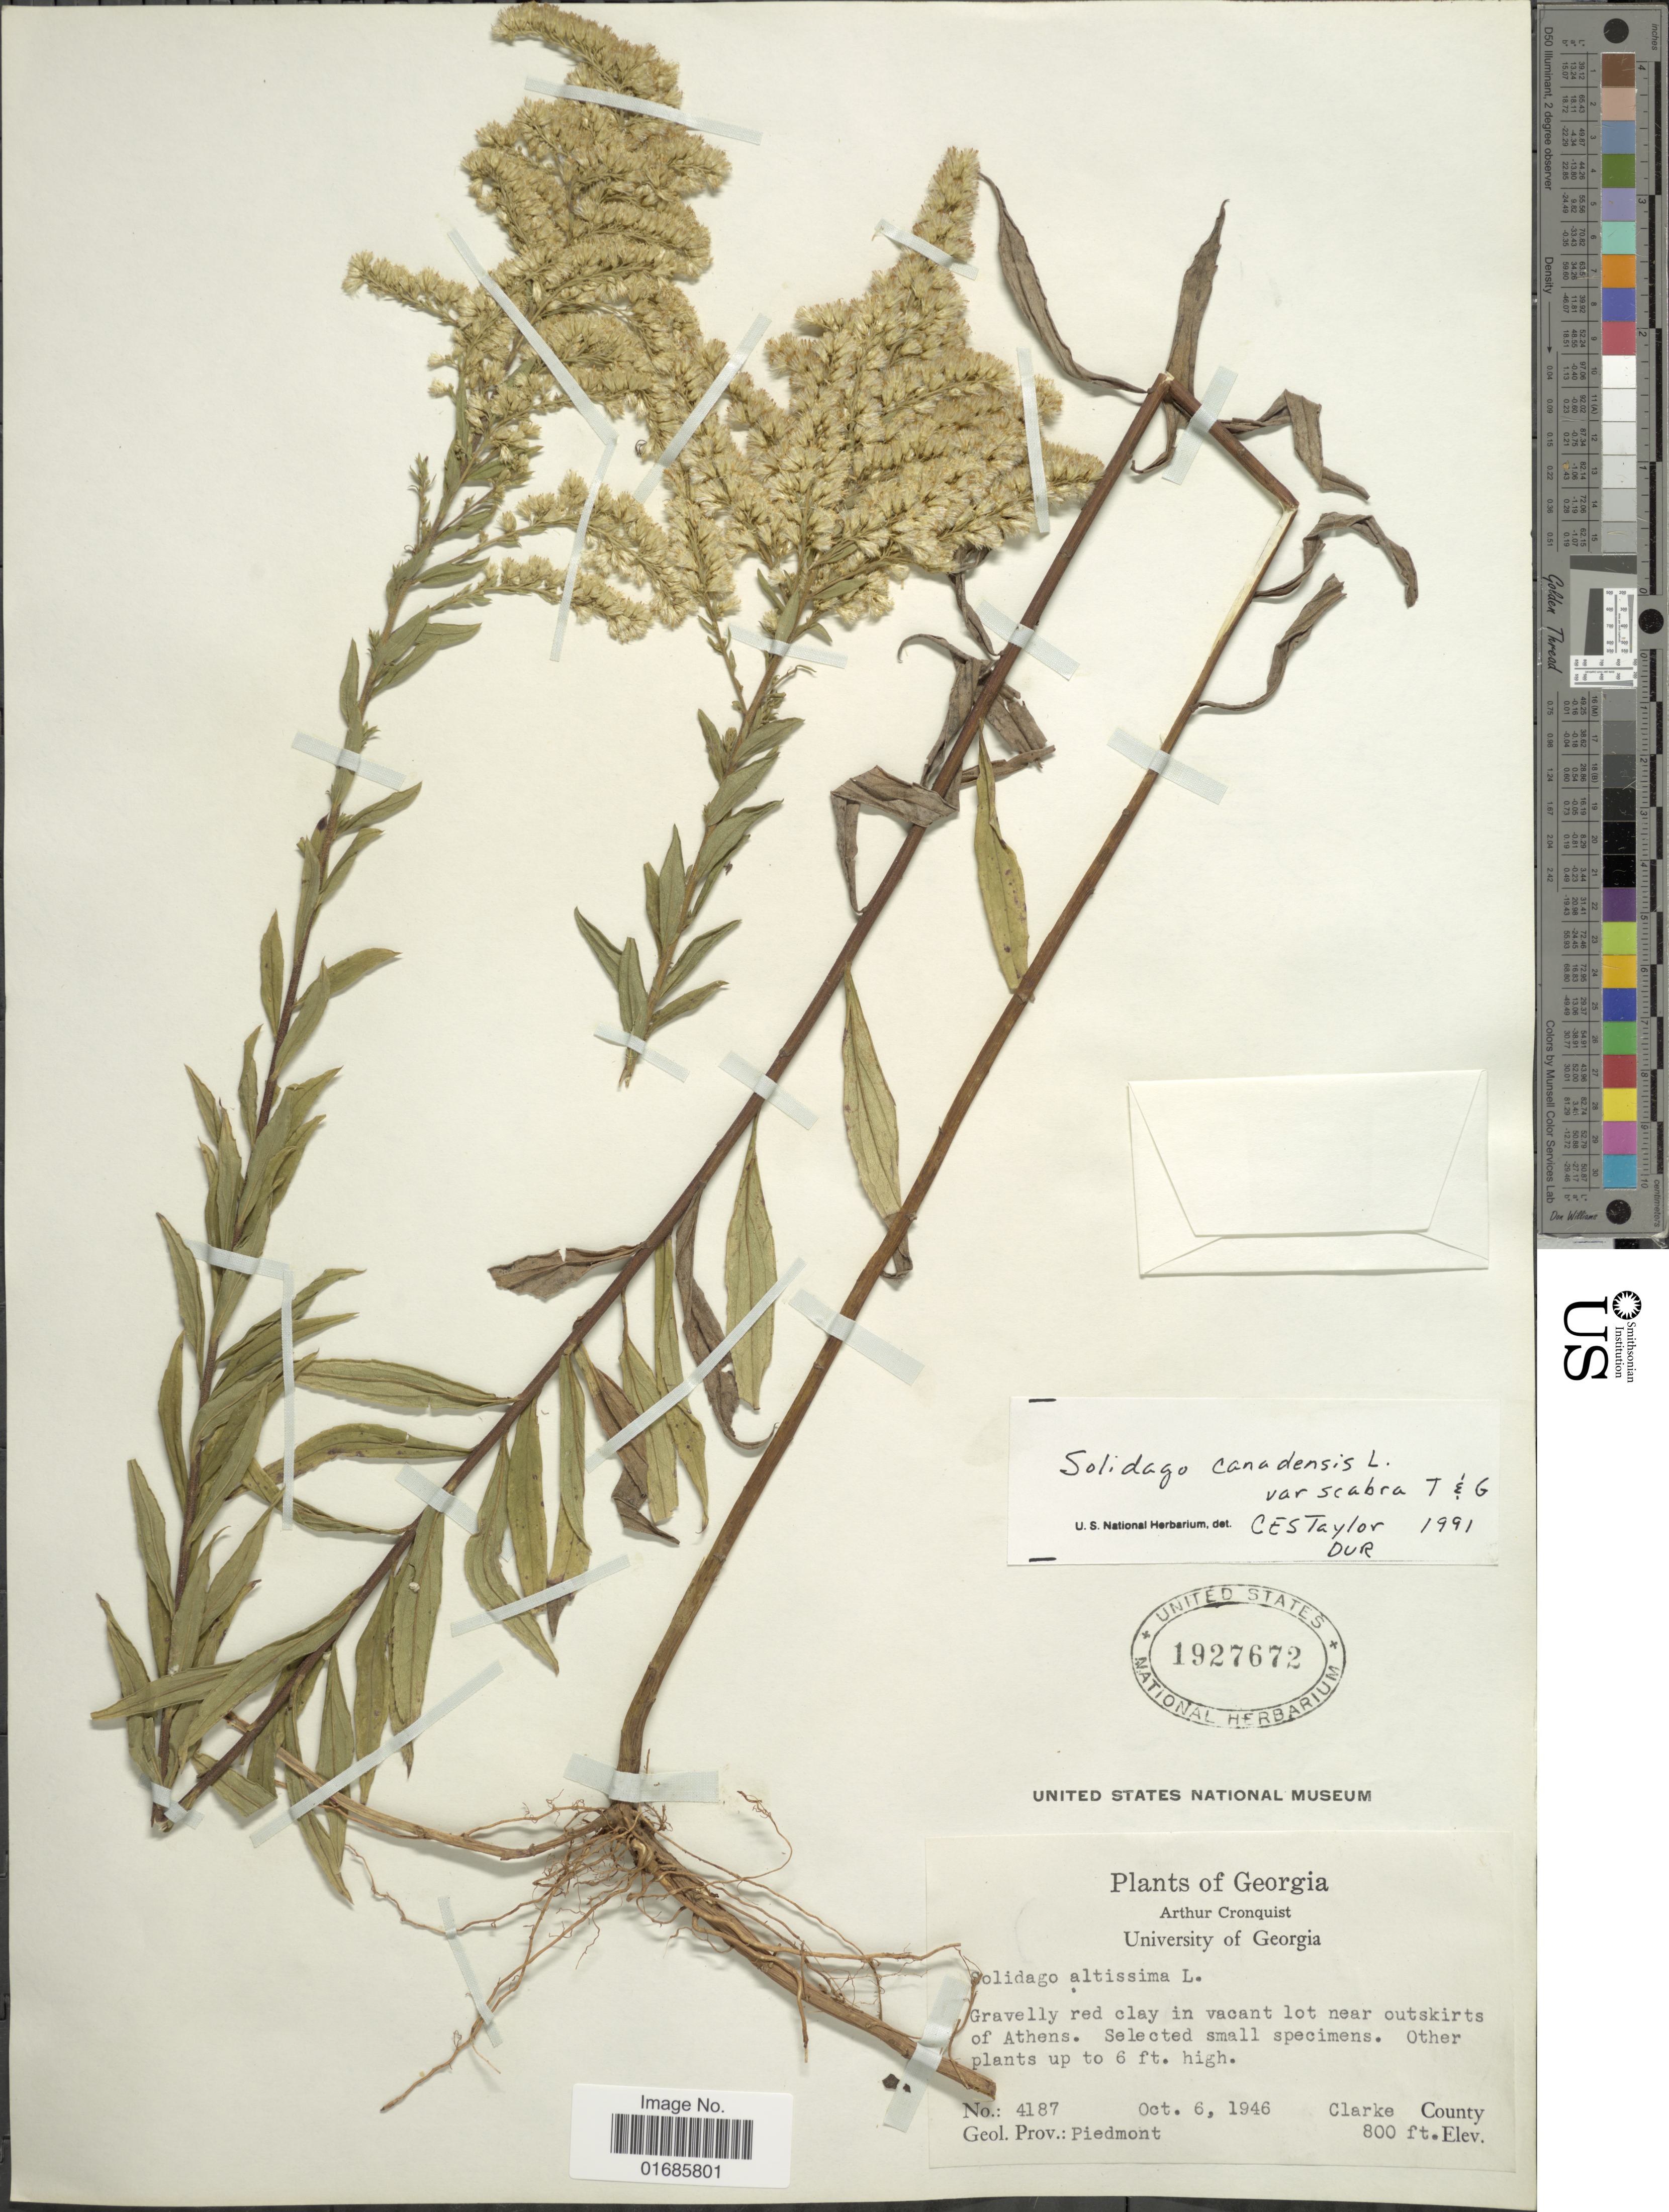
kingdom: Plantae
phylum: Tracheophyta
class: Magnoliopsida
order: Asterales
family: Asteraceae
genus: Solidago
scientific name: Solidago canadensis var. scabra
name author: (Muhl. ex Willd.) Torr. & A. Gray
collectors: A. J. Cronquist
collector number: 4187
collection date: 1946-10-06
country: United States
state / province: Georgia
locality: Near outskirts of Athens, Clarke County, Geol. Prov., Piedmont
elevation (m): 244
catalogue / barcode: US 1927672